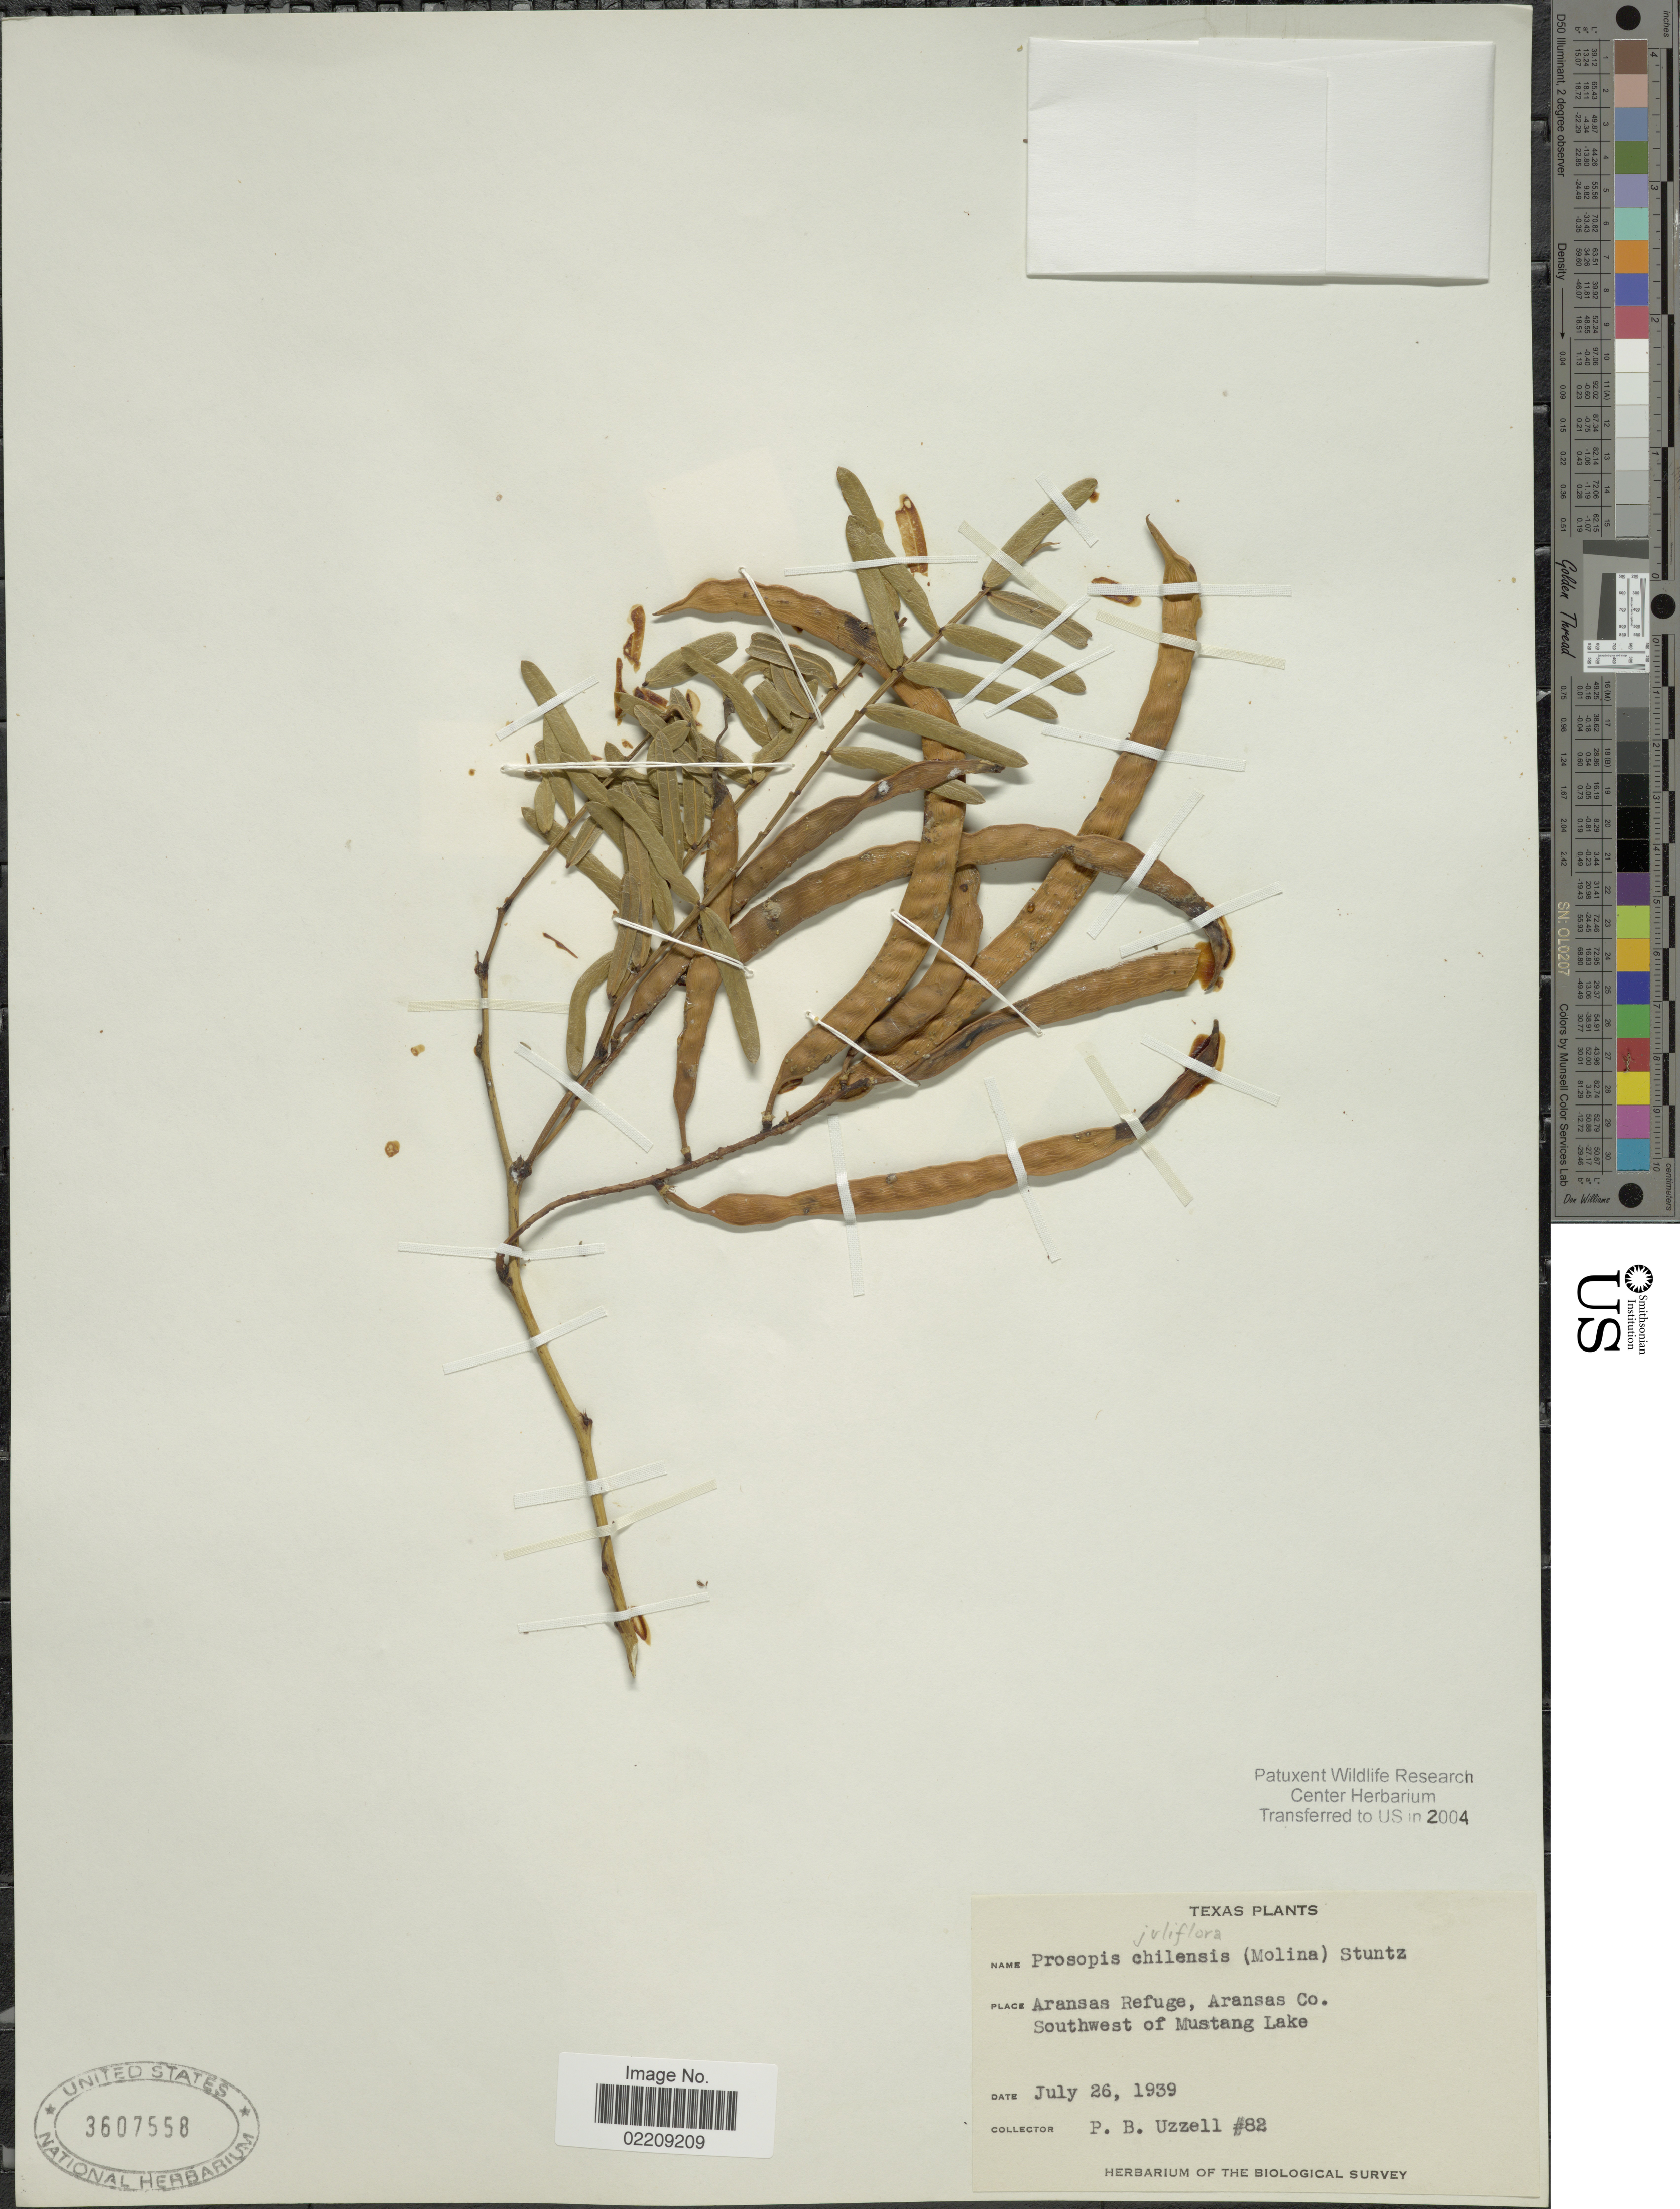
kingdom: Plantae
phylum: Tracheophyta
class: Magnoliopsida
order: Fabales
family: Fabaceae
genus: Neltuma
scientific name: Neltuma glandulosa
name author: (Torr.) Britton & Rose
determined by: Strong, Mark T., (BOT), Smithsonian Institution - National Museum of Natural History (UNITED STATES)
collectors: P. Uzzell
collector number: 82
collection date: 1939-07-26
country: United States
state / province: Texas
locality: Aransas Refuge, Aransas Co. Southwest of Mustang Lake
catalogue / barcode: US 3607558